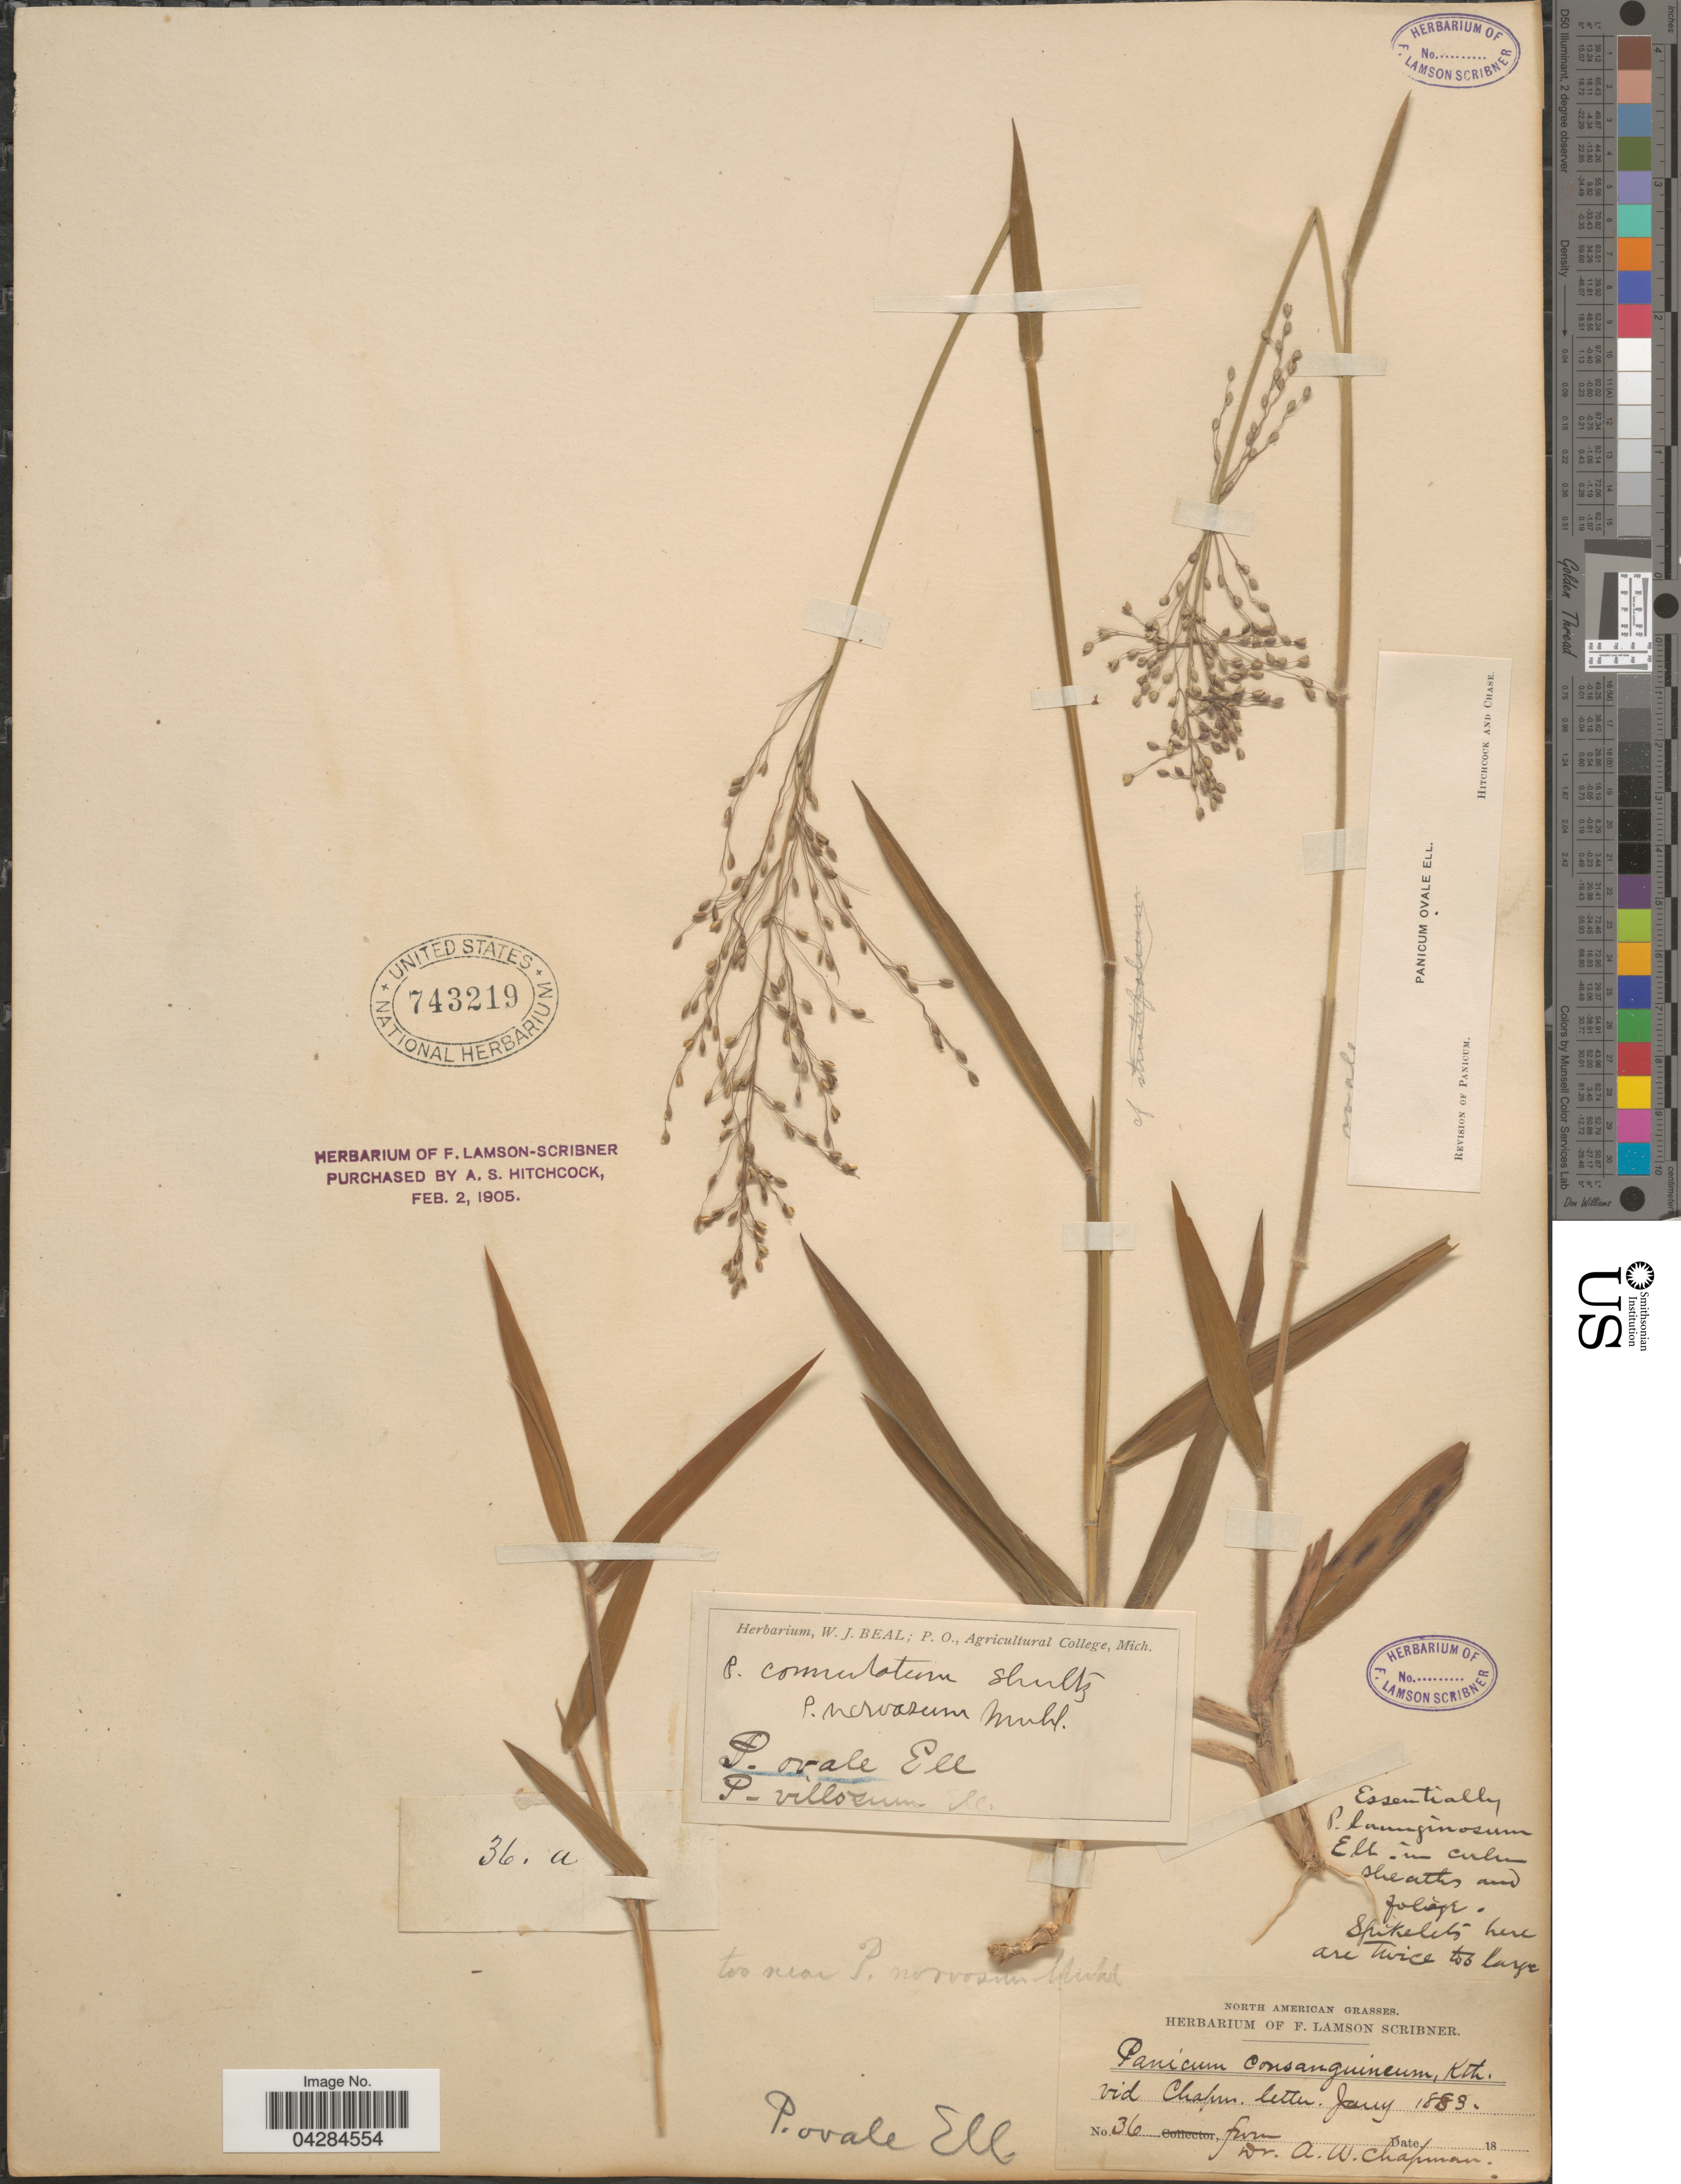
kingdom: Plantae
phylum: Tracheophyta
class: Liliopsida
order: Poales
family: Poaceae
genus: Dichanthelium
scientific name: Dichanthelium ovale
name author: (Elliott) Gould & C.A. Clark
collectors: ex herb. F. Lamson Scribner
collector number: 36a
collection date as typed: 18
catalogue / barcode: US 743219